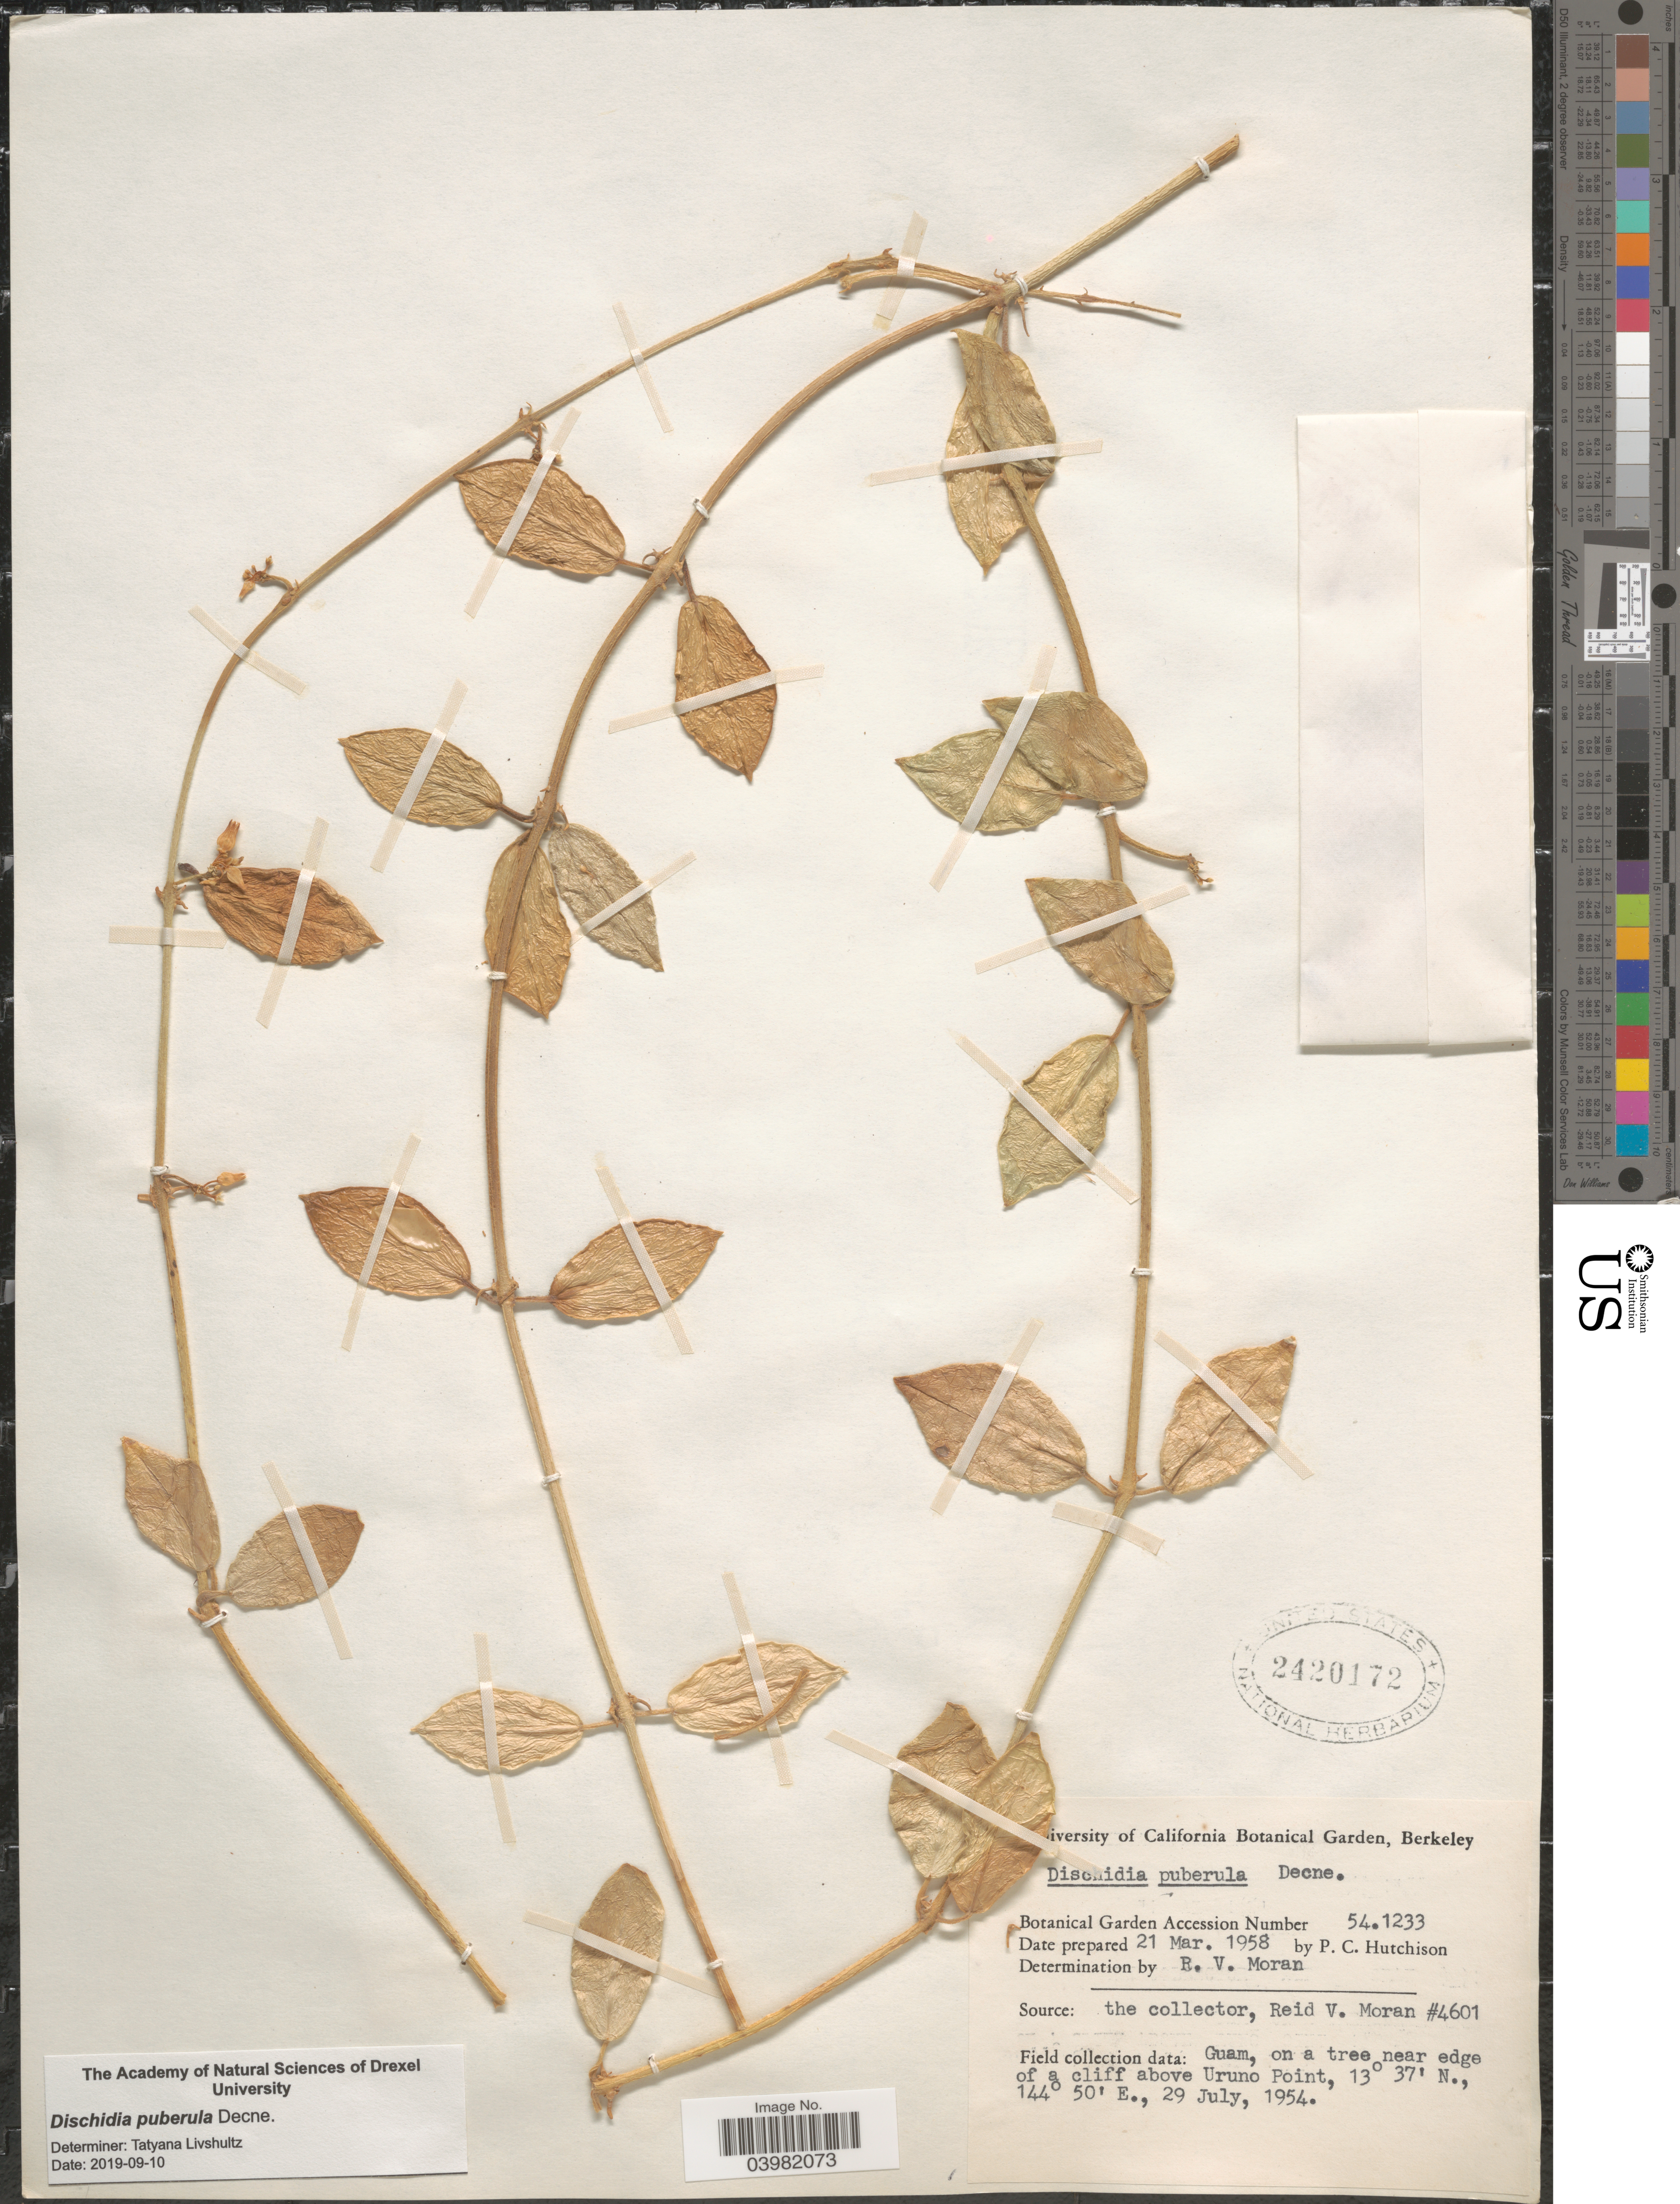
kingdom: Plantae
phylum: Tracheophyta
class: Magnoliopsida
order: Gentianales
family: Apocynaceae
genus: Dischidia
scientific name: Dischidia puberula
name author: Decne.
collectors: P. C. Hutchison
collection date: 1958-03-21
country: United States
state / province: California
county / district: Alameda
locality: University of California Botanical Garden, Berkeley.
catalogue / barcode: US 2420172